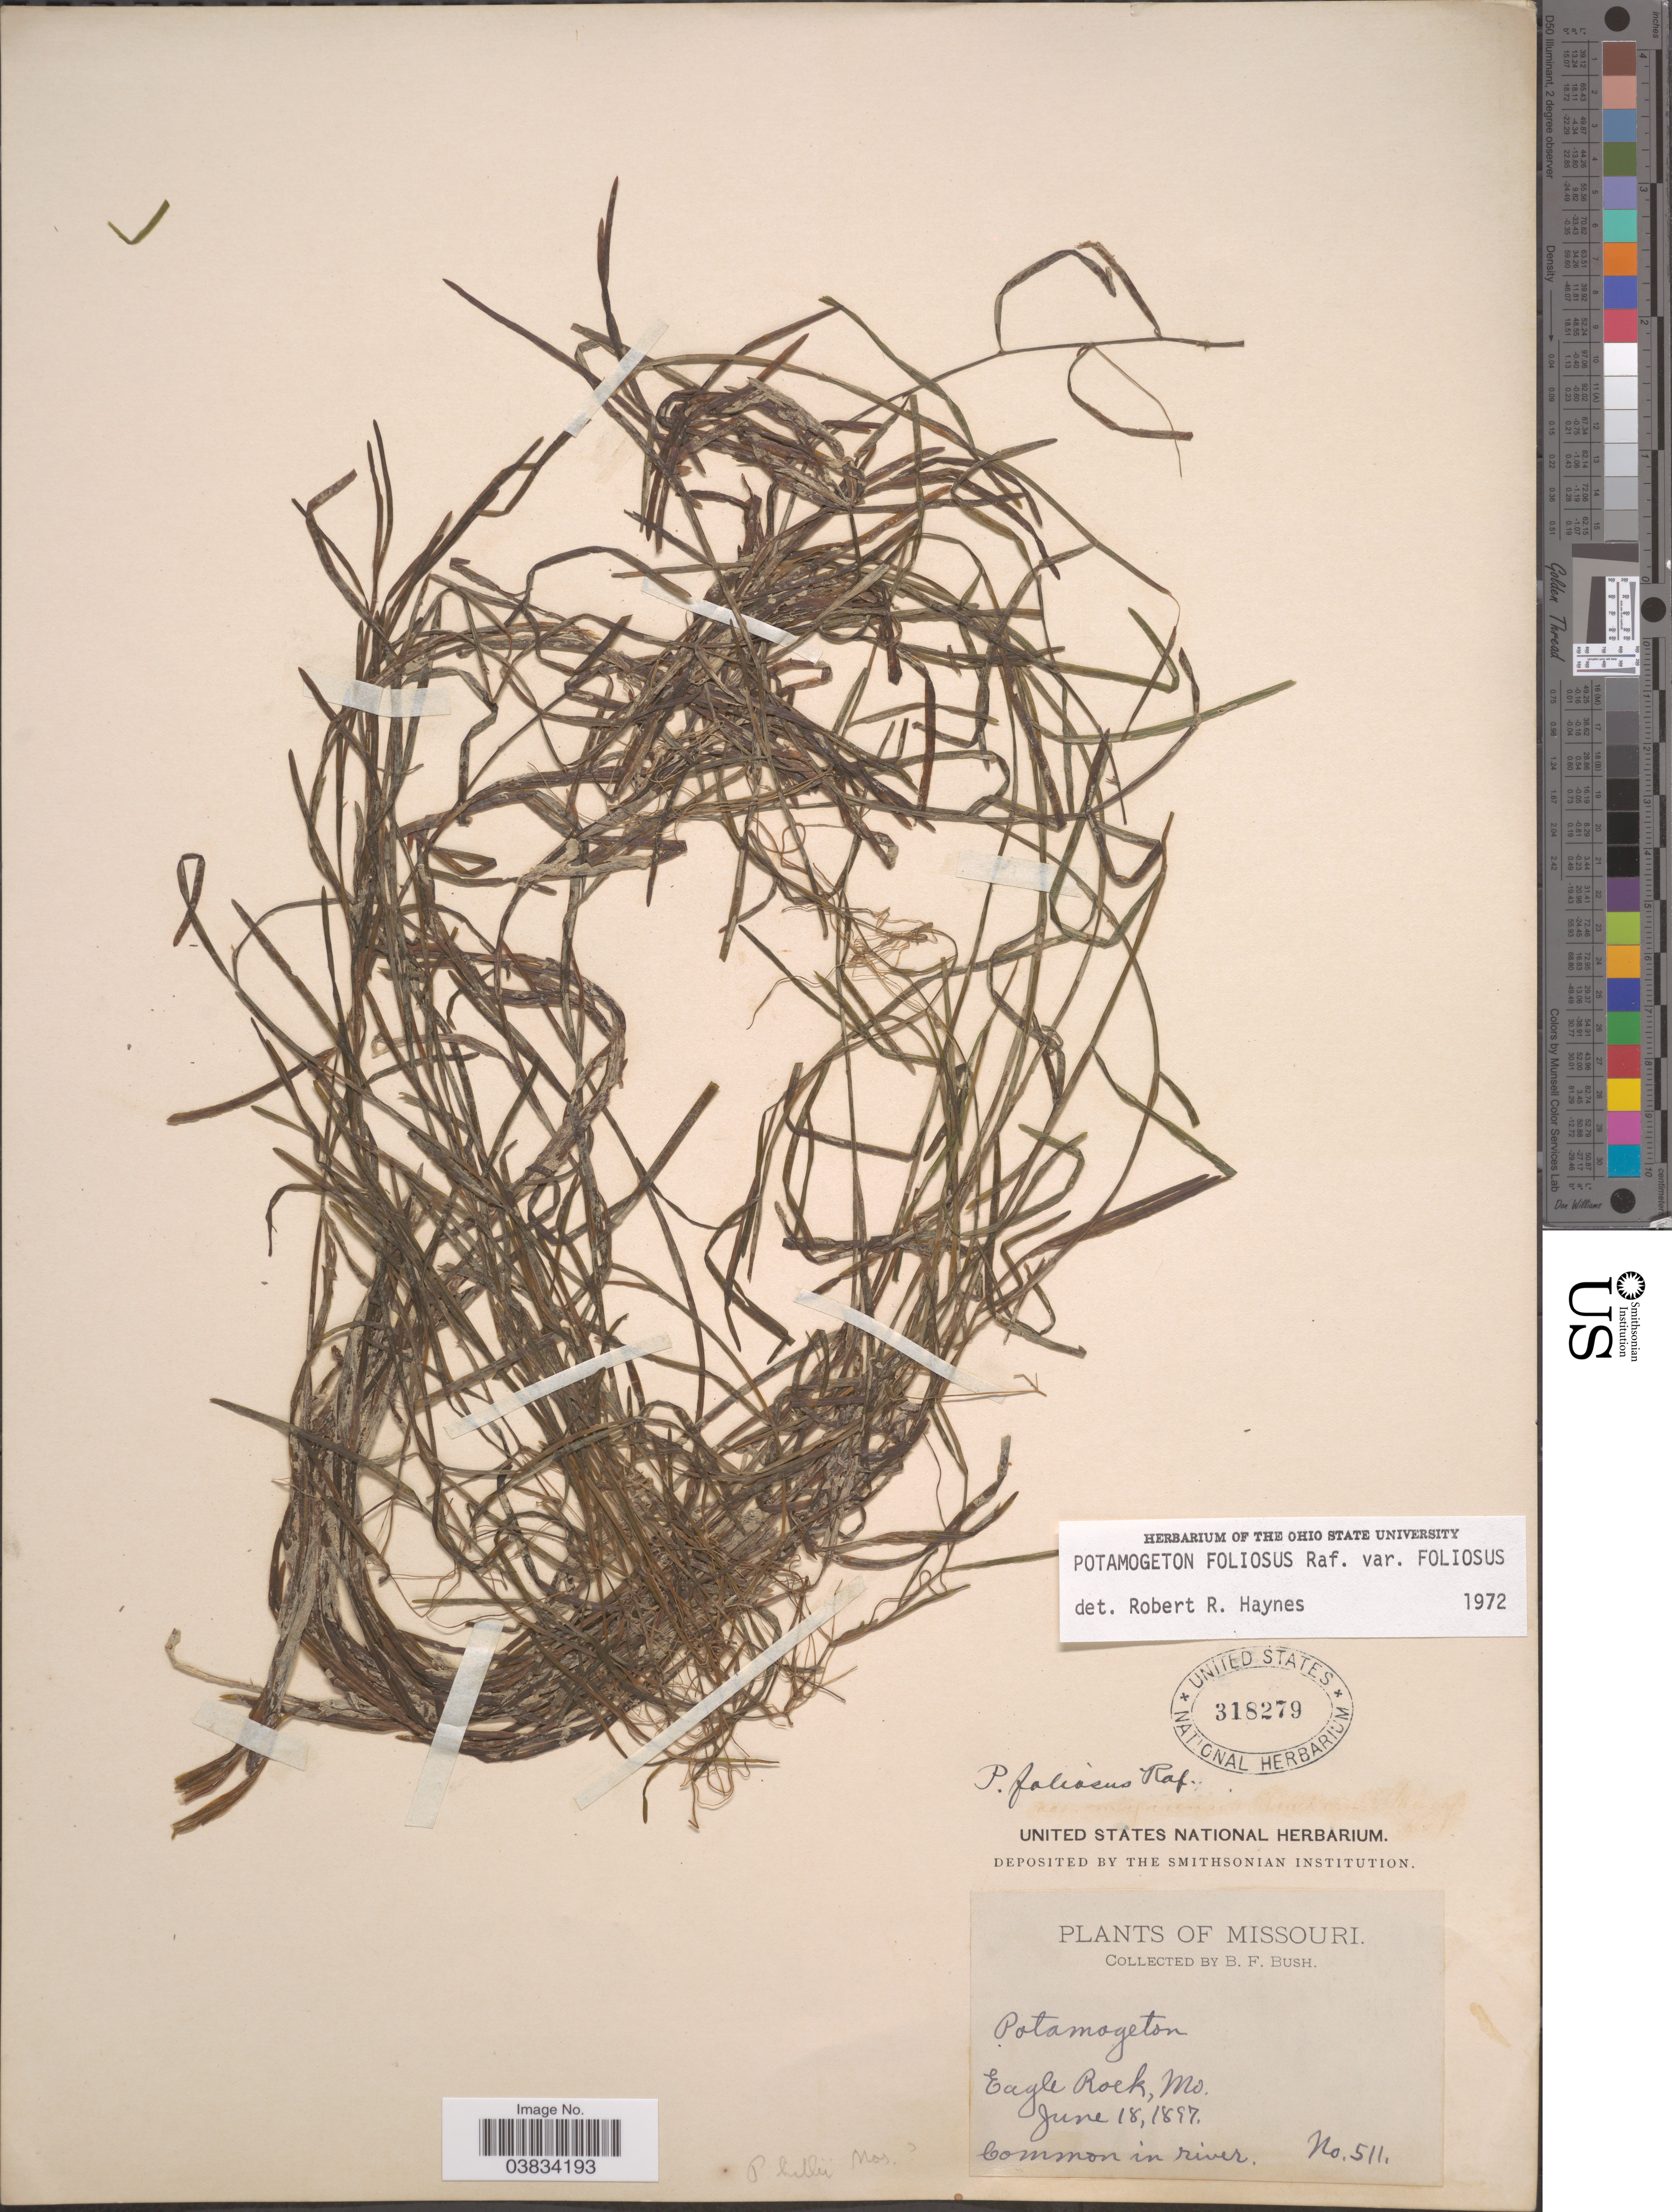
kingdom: Plantae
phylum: Tracheophyta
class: Liliopsida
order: Alismatales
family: Potamogetonaceae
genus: Potamogeton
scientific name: Potamogeton foliosus var. foliosus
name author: Raf.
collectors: B. F. Bush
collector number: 511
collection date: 1897-06-18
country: United States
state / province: Missouri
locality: Eagle Rock.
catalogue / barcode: US 318279